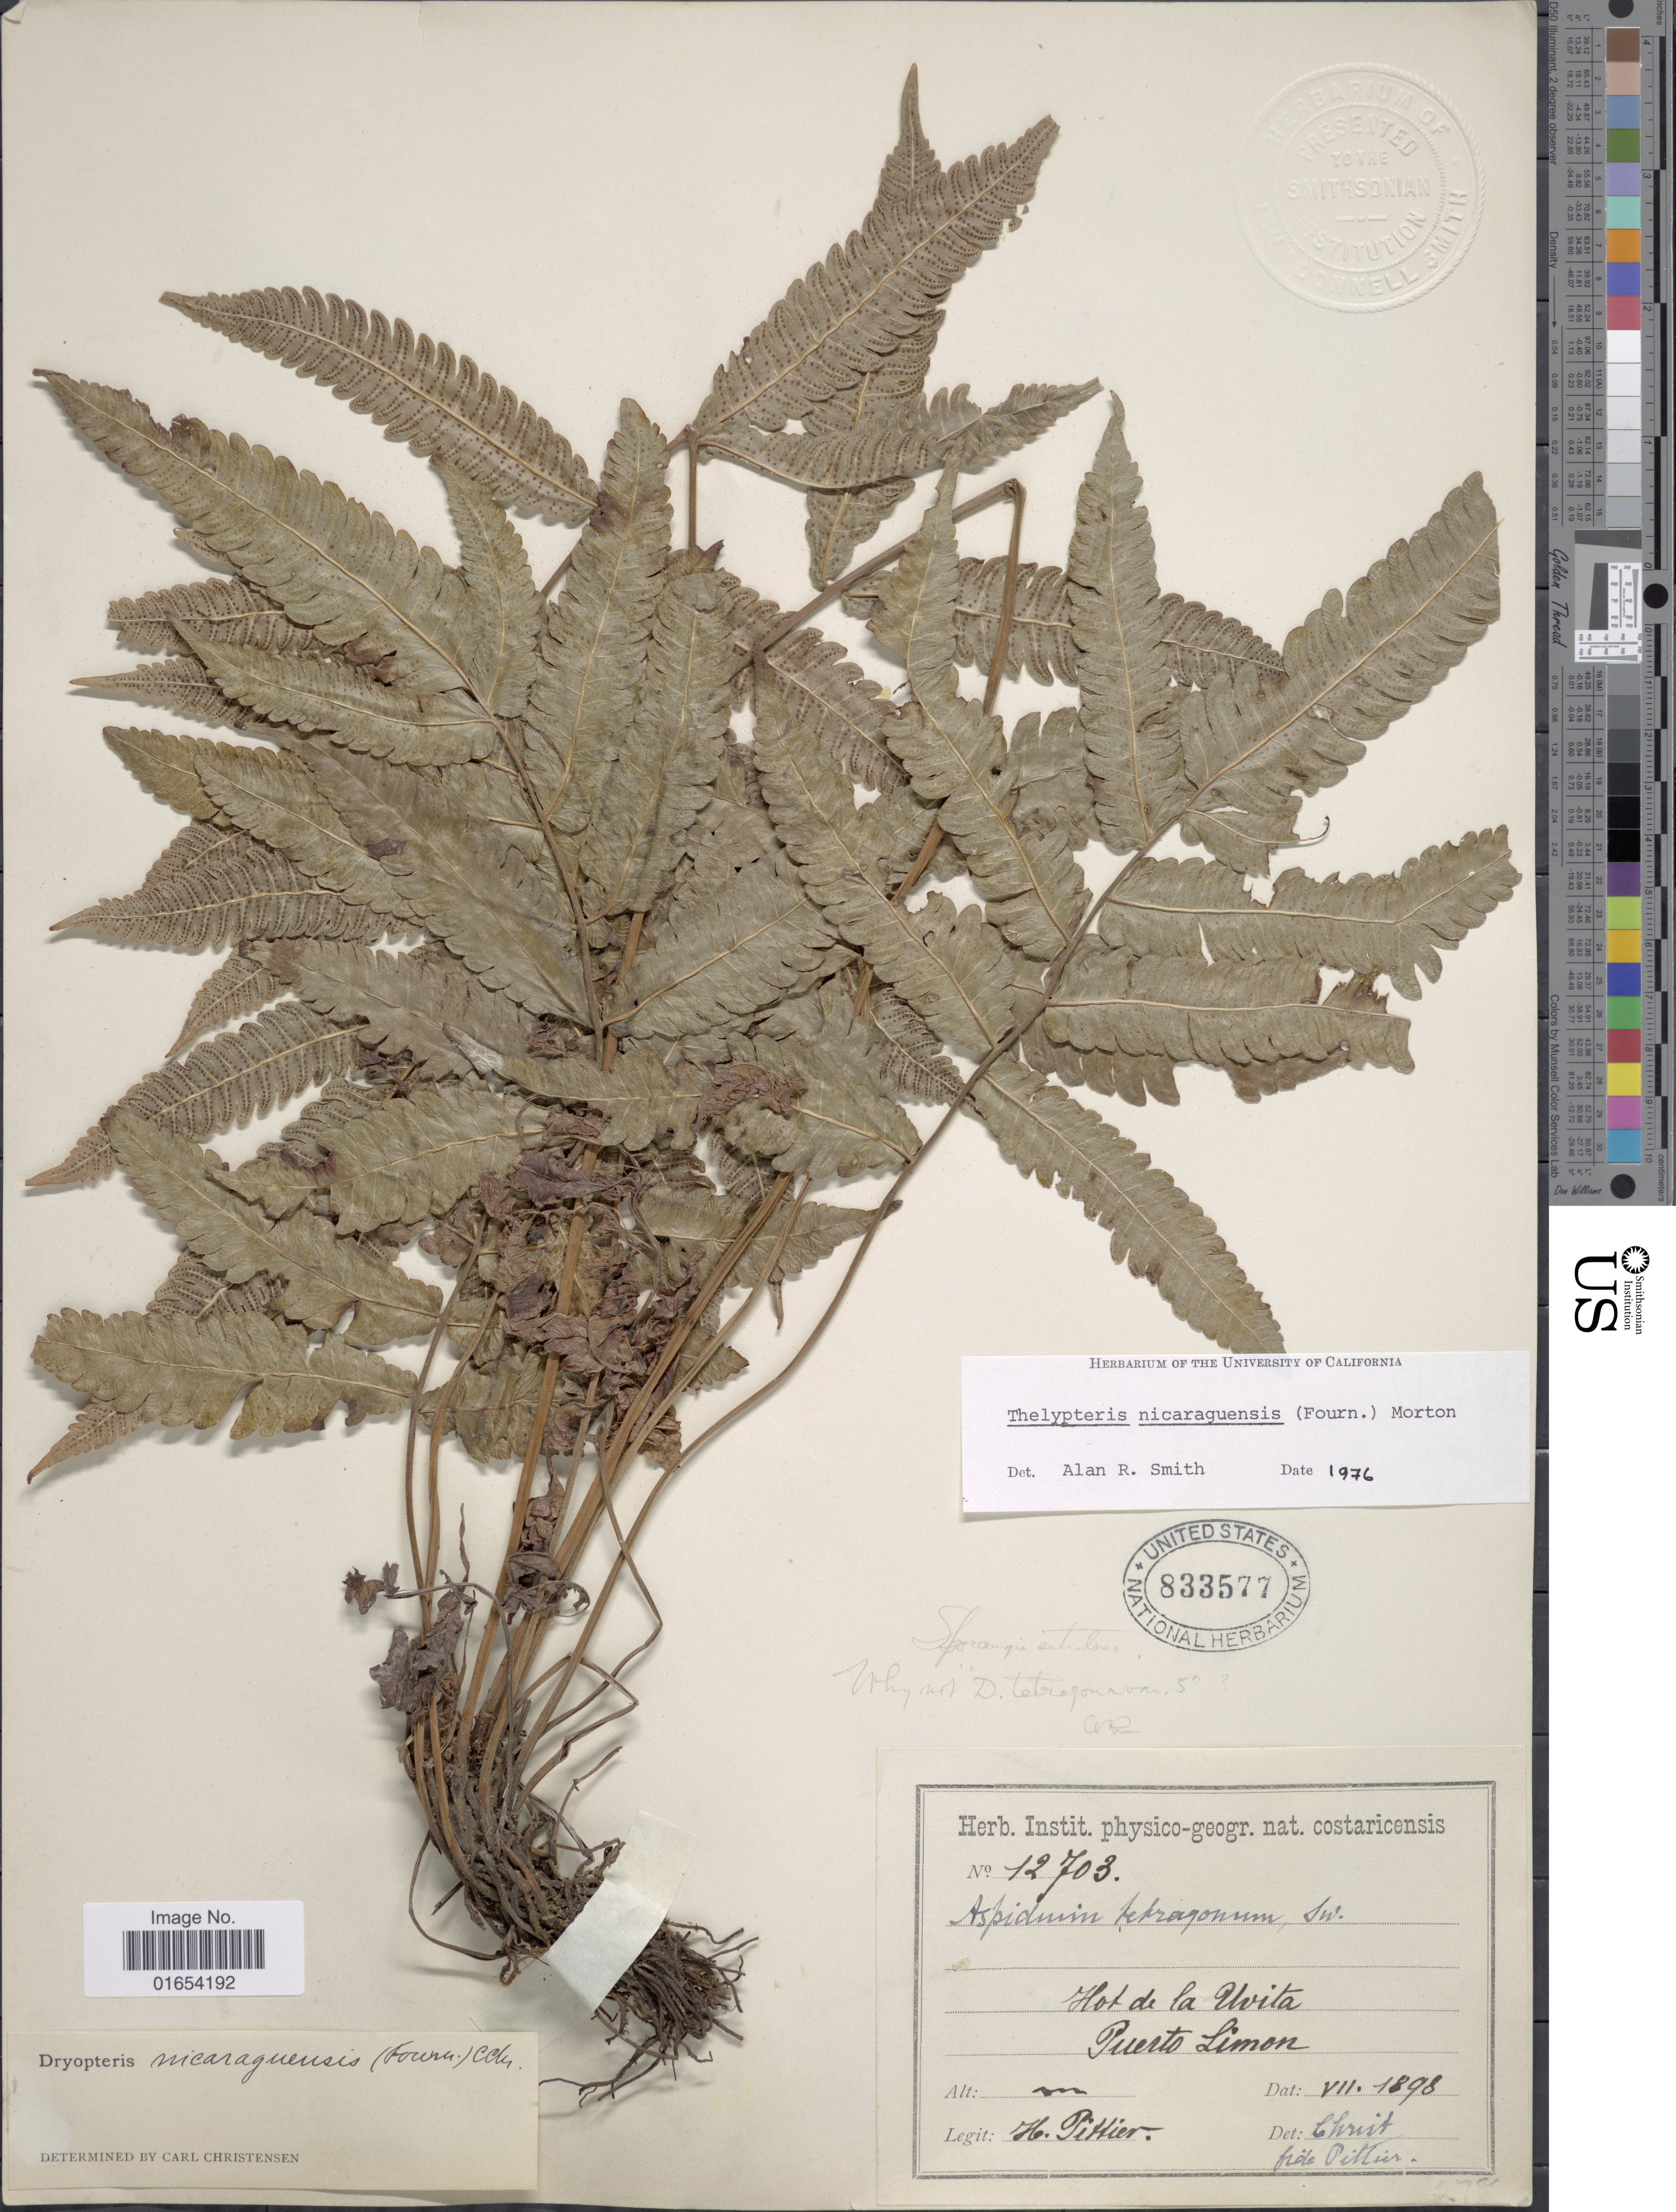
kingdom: Plantae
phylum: Tracheophyta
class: Polypodiopsida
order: Polypodiales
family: Thelypteridaceae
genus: Goniopteris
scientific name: Goniopteris nicaraguensis (C. Chr.) comb. nov., ined 2015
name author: (C. Chr.)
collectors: H. F. Pittier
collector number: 12703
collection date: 1898-07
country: Costa Rica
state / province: Limón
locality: Hot de la Uvita, Puerto Limon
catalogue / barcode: US 833577